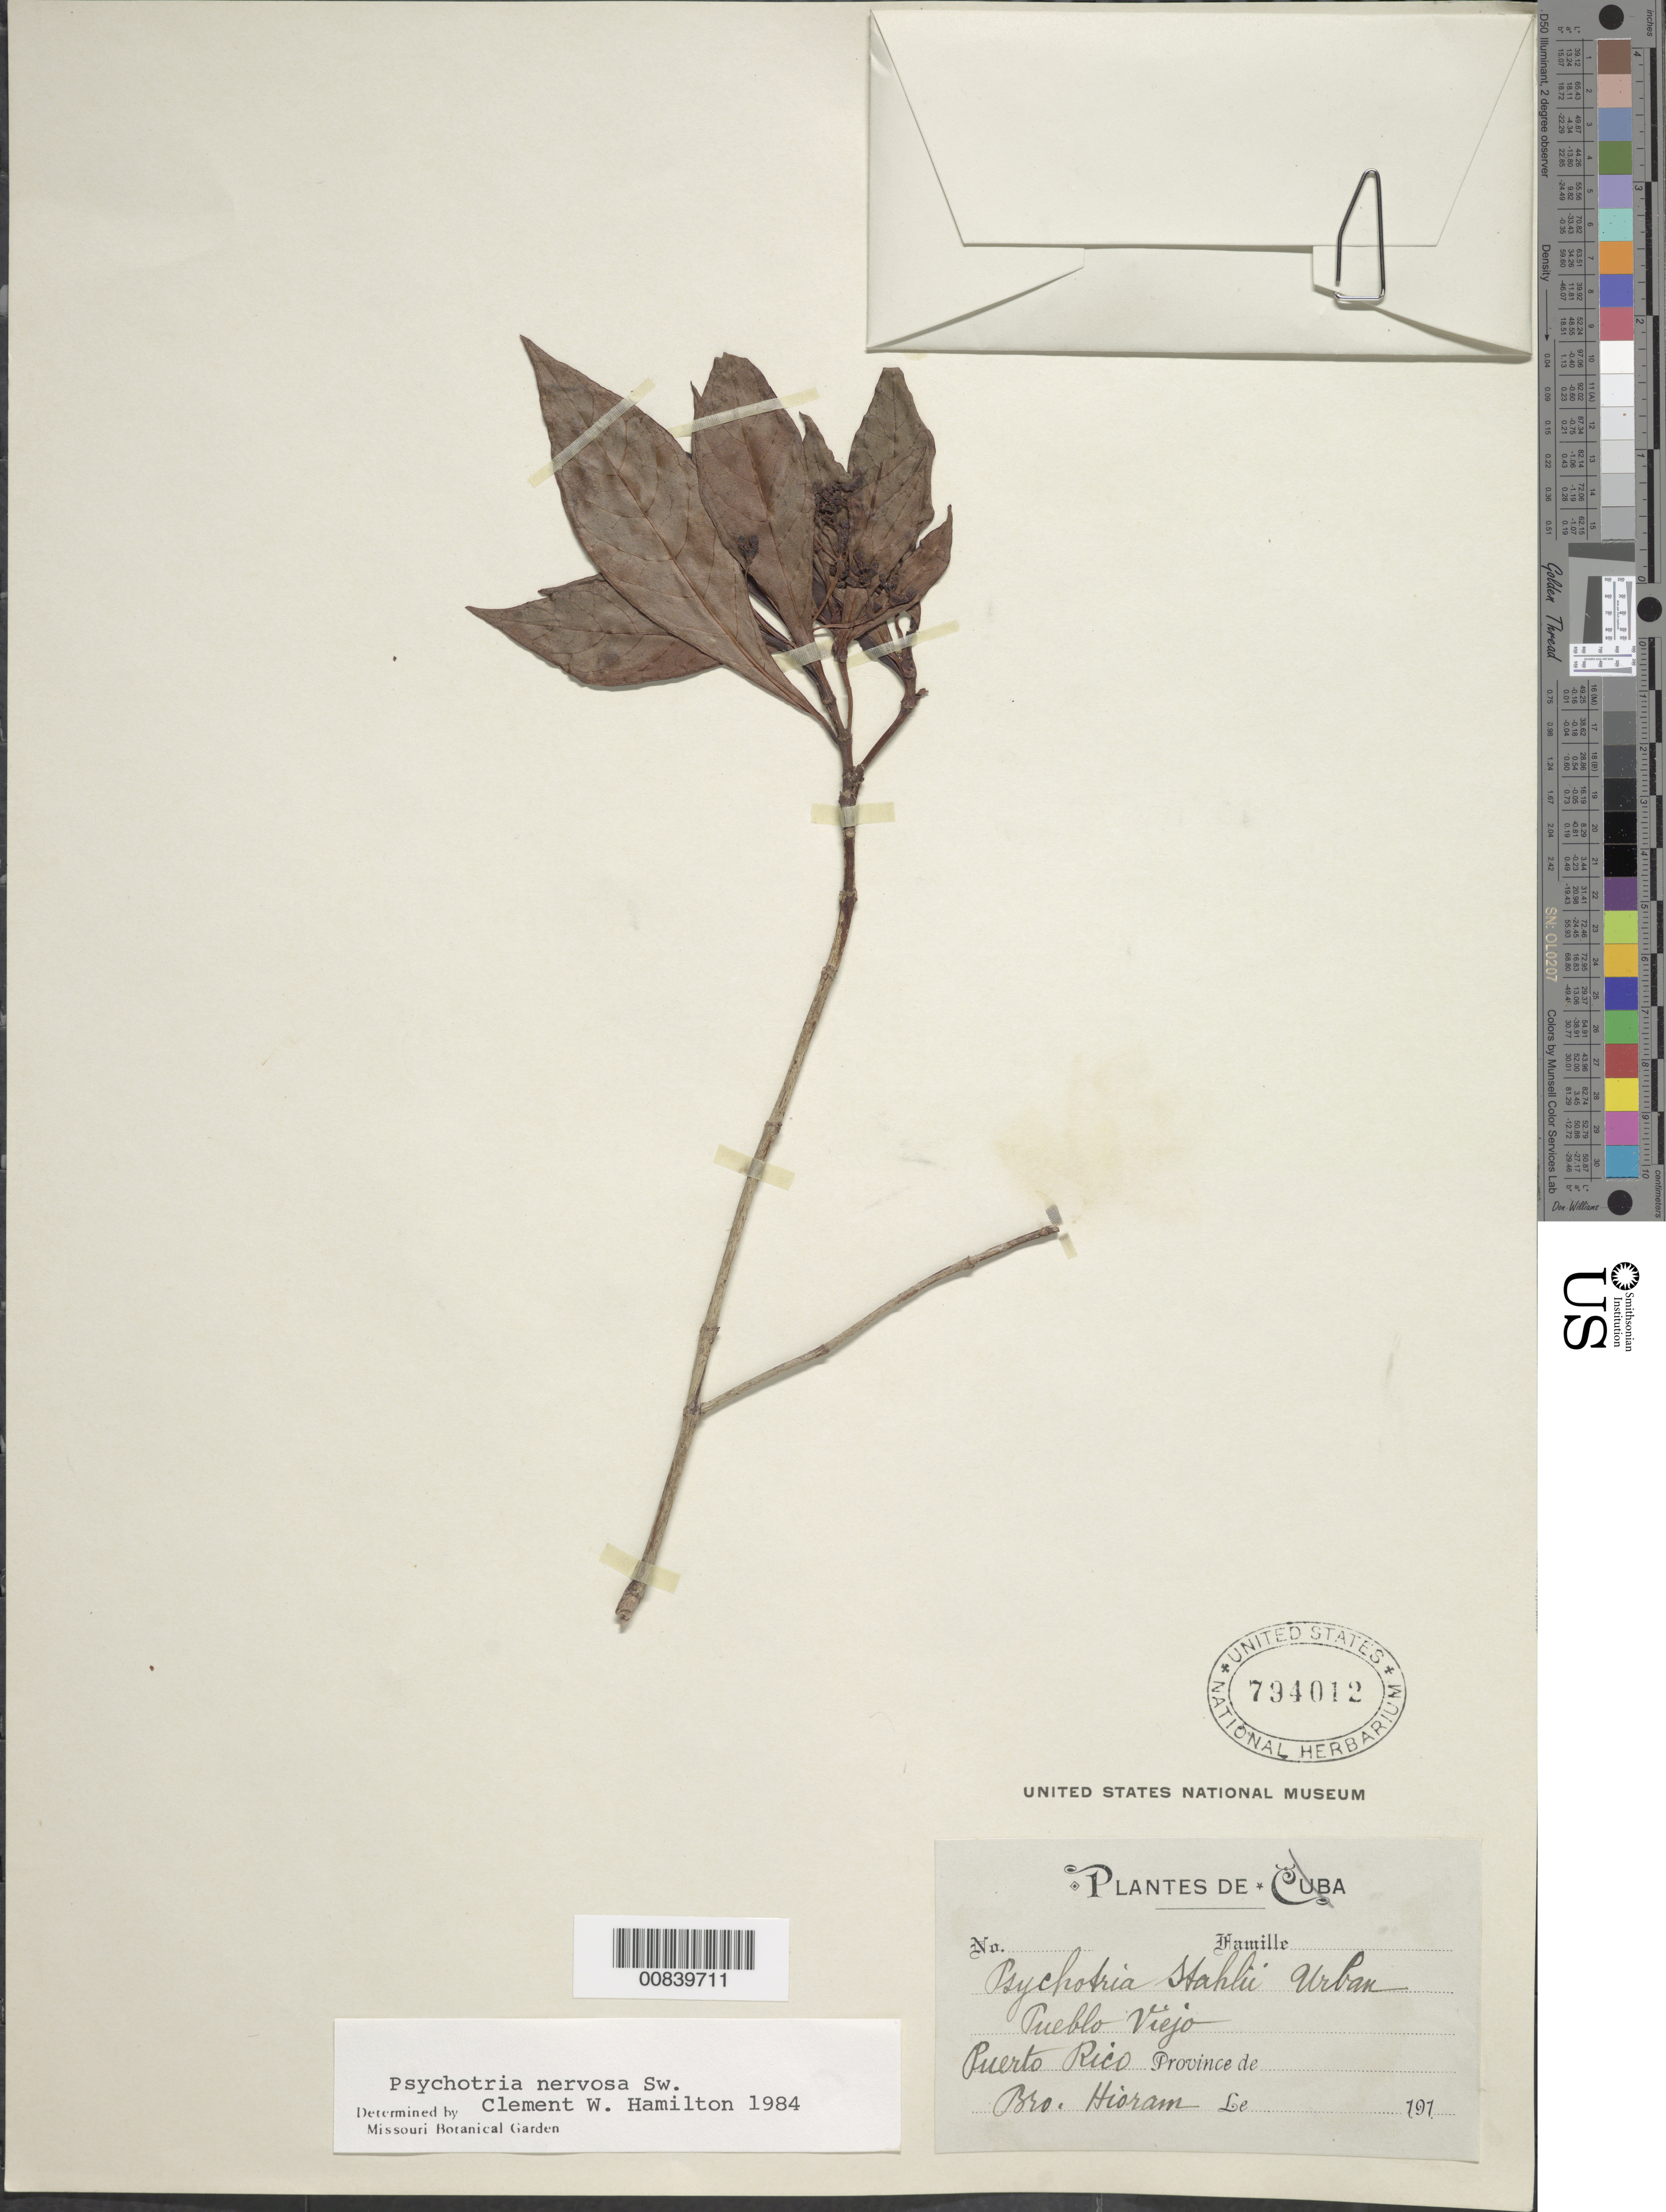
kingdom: Plantae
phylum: Tracheophyta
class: Magnoliopsida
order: Gentianales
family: Rubiaceae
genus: Psychotria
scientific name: Psychotria nervosa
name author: Sw.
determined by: Hamilton, C. W.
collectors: Bro. Hioram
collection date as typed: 1910 to -- --- 1919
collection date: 1910/1919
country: Puerto Rico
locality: Pueblo Viejo. Puerto Rico.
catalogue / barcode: US 794012